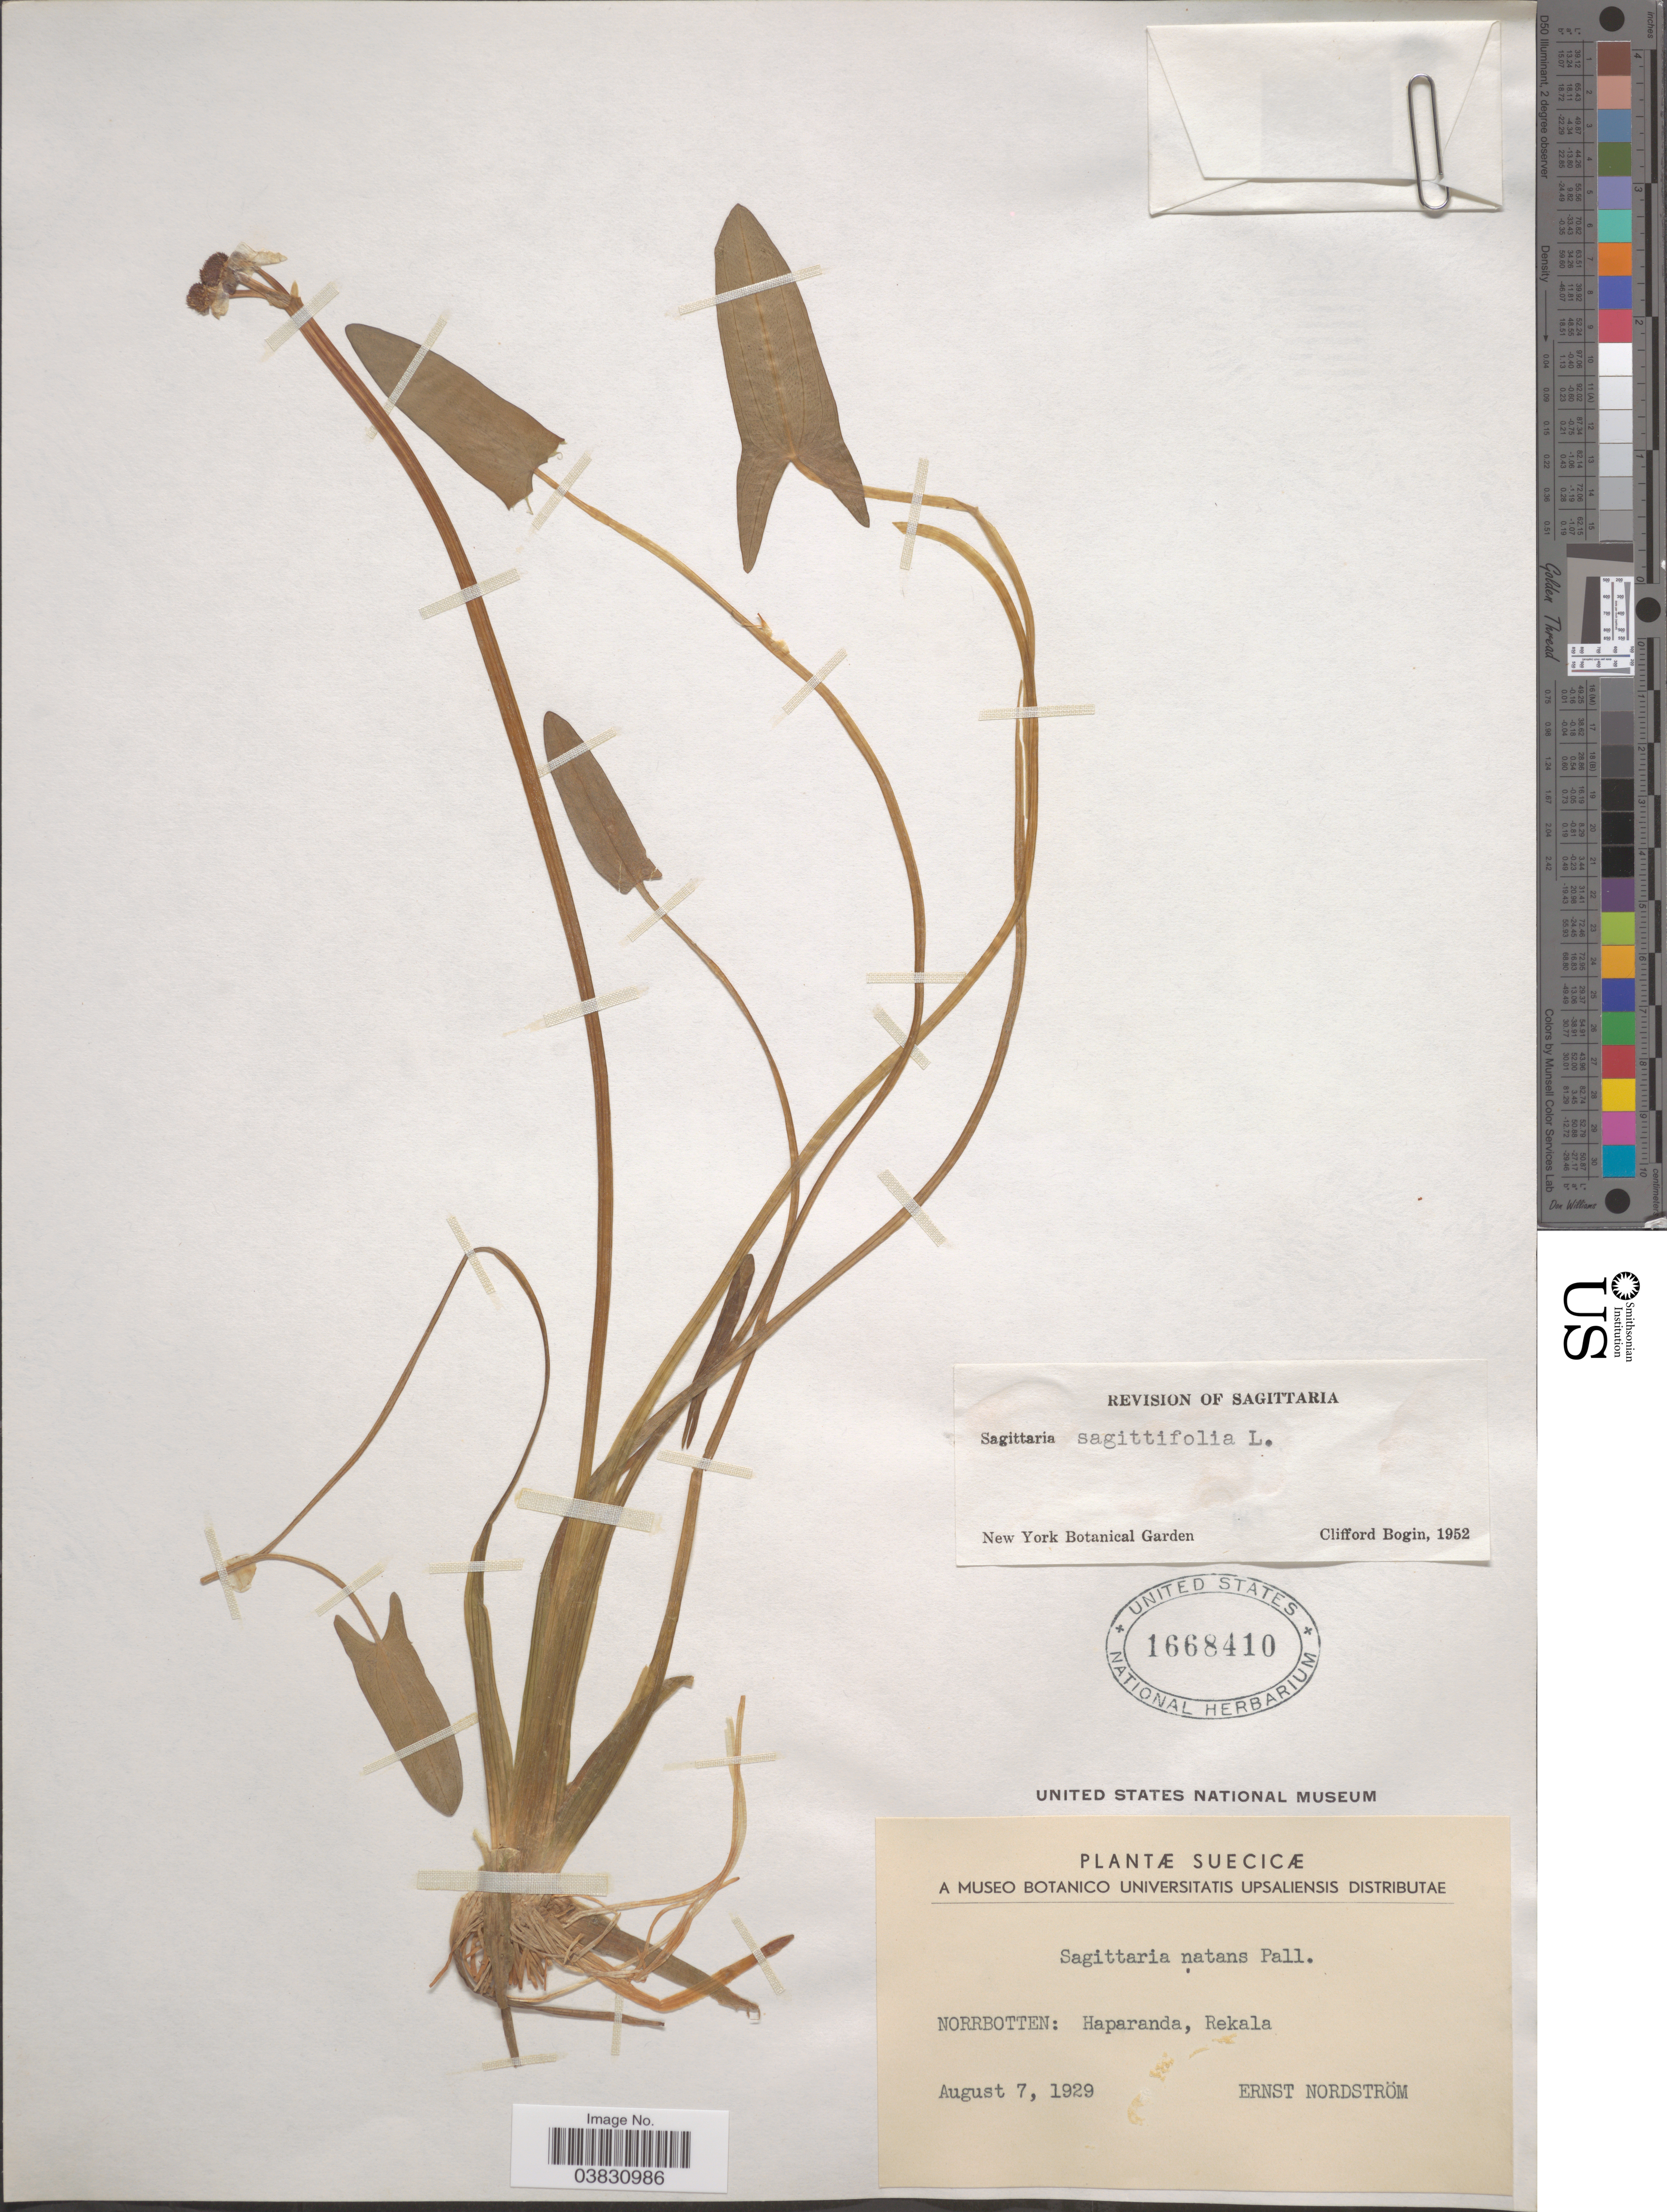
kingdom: Plantae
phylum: Tracheophyta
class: Liliopsida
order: Alismatales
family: Alismataceae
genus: Sagittaria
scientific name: Sagittaria natans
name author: Pall.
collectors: E. Nordström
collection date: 1929-08-07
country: Sweden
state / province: Norrbotten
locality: Suecicæ. Norrbotten: Haparanda, Rekala.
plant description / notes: Leaf tissue sampled for DNA sequencing.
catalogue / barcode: US 1668410